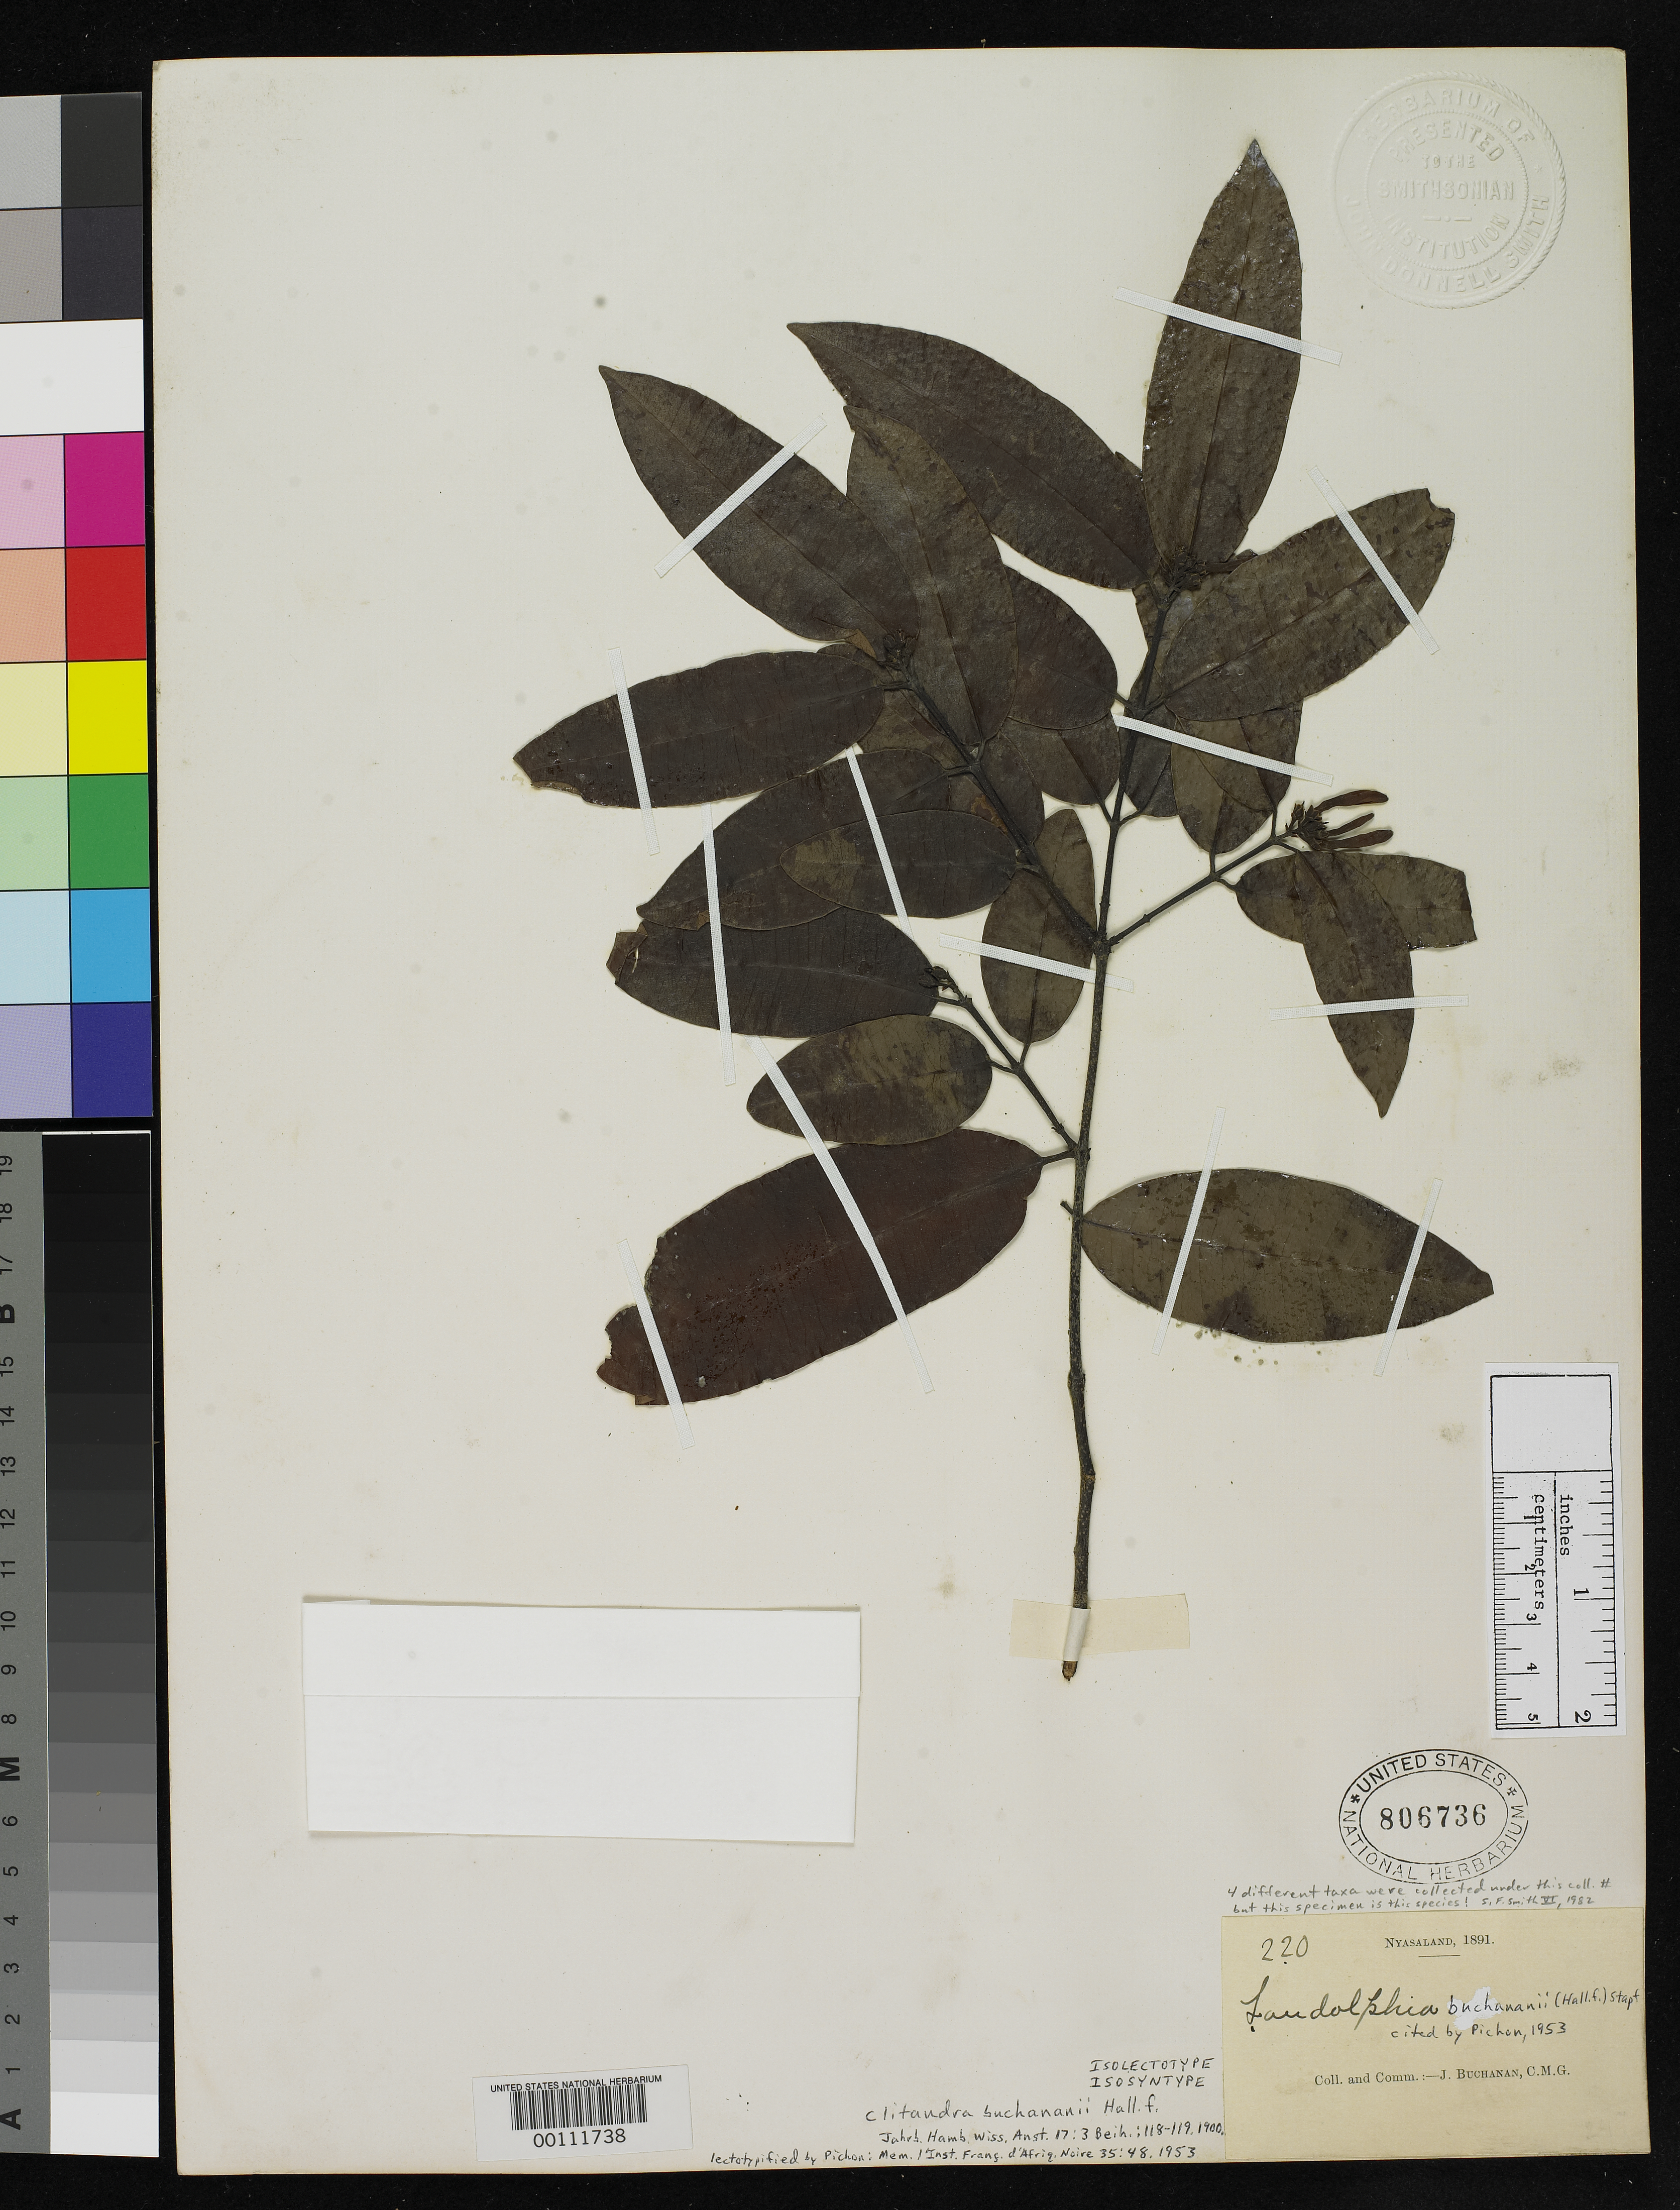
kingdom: Plantae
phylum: Tracheophyta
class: Magnoliopsida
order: Gentianales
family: Apocynaceae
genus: Clitandra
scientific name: Clitandra buchananii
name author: Hallier f.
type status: Isolectotype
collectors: J. Buchanan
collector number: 220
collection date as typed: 1891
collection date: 1891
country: Malawi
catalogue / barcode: US 806736